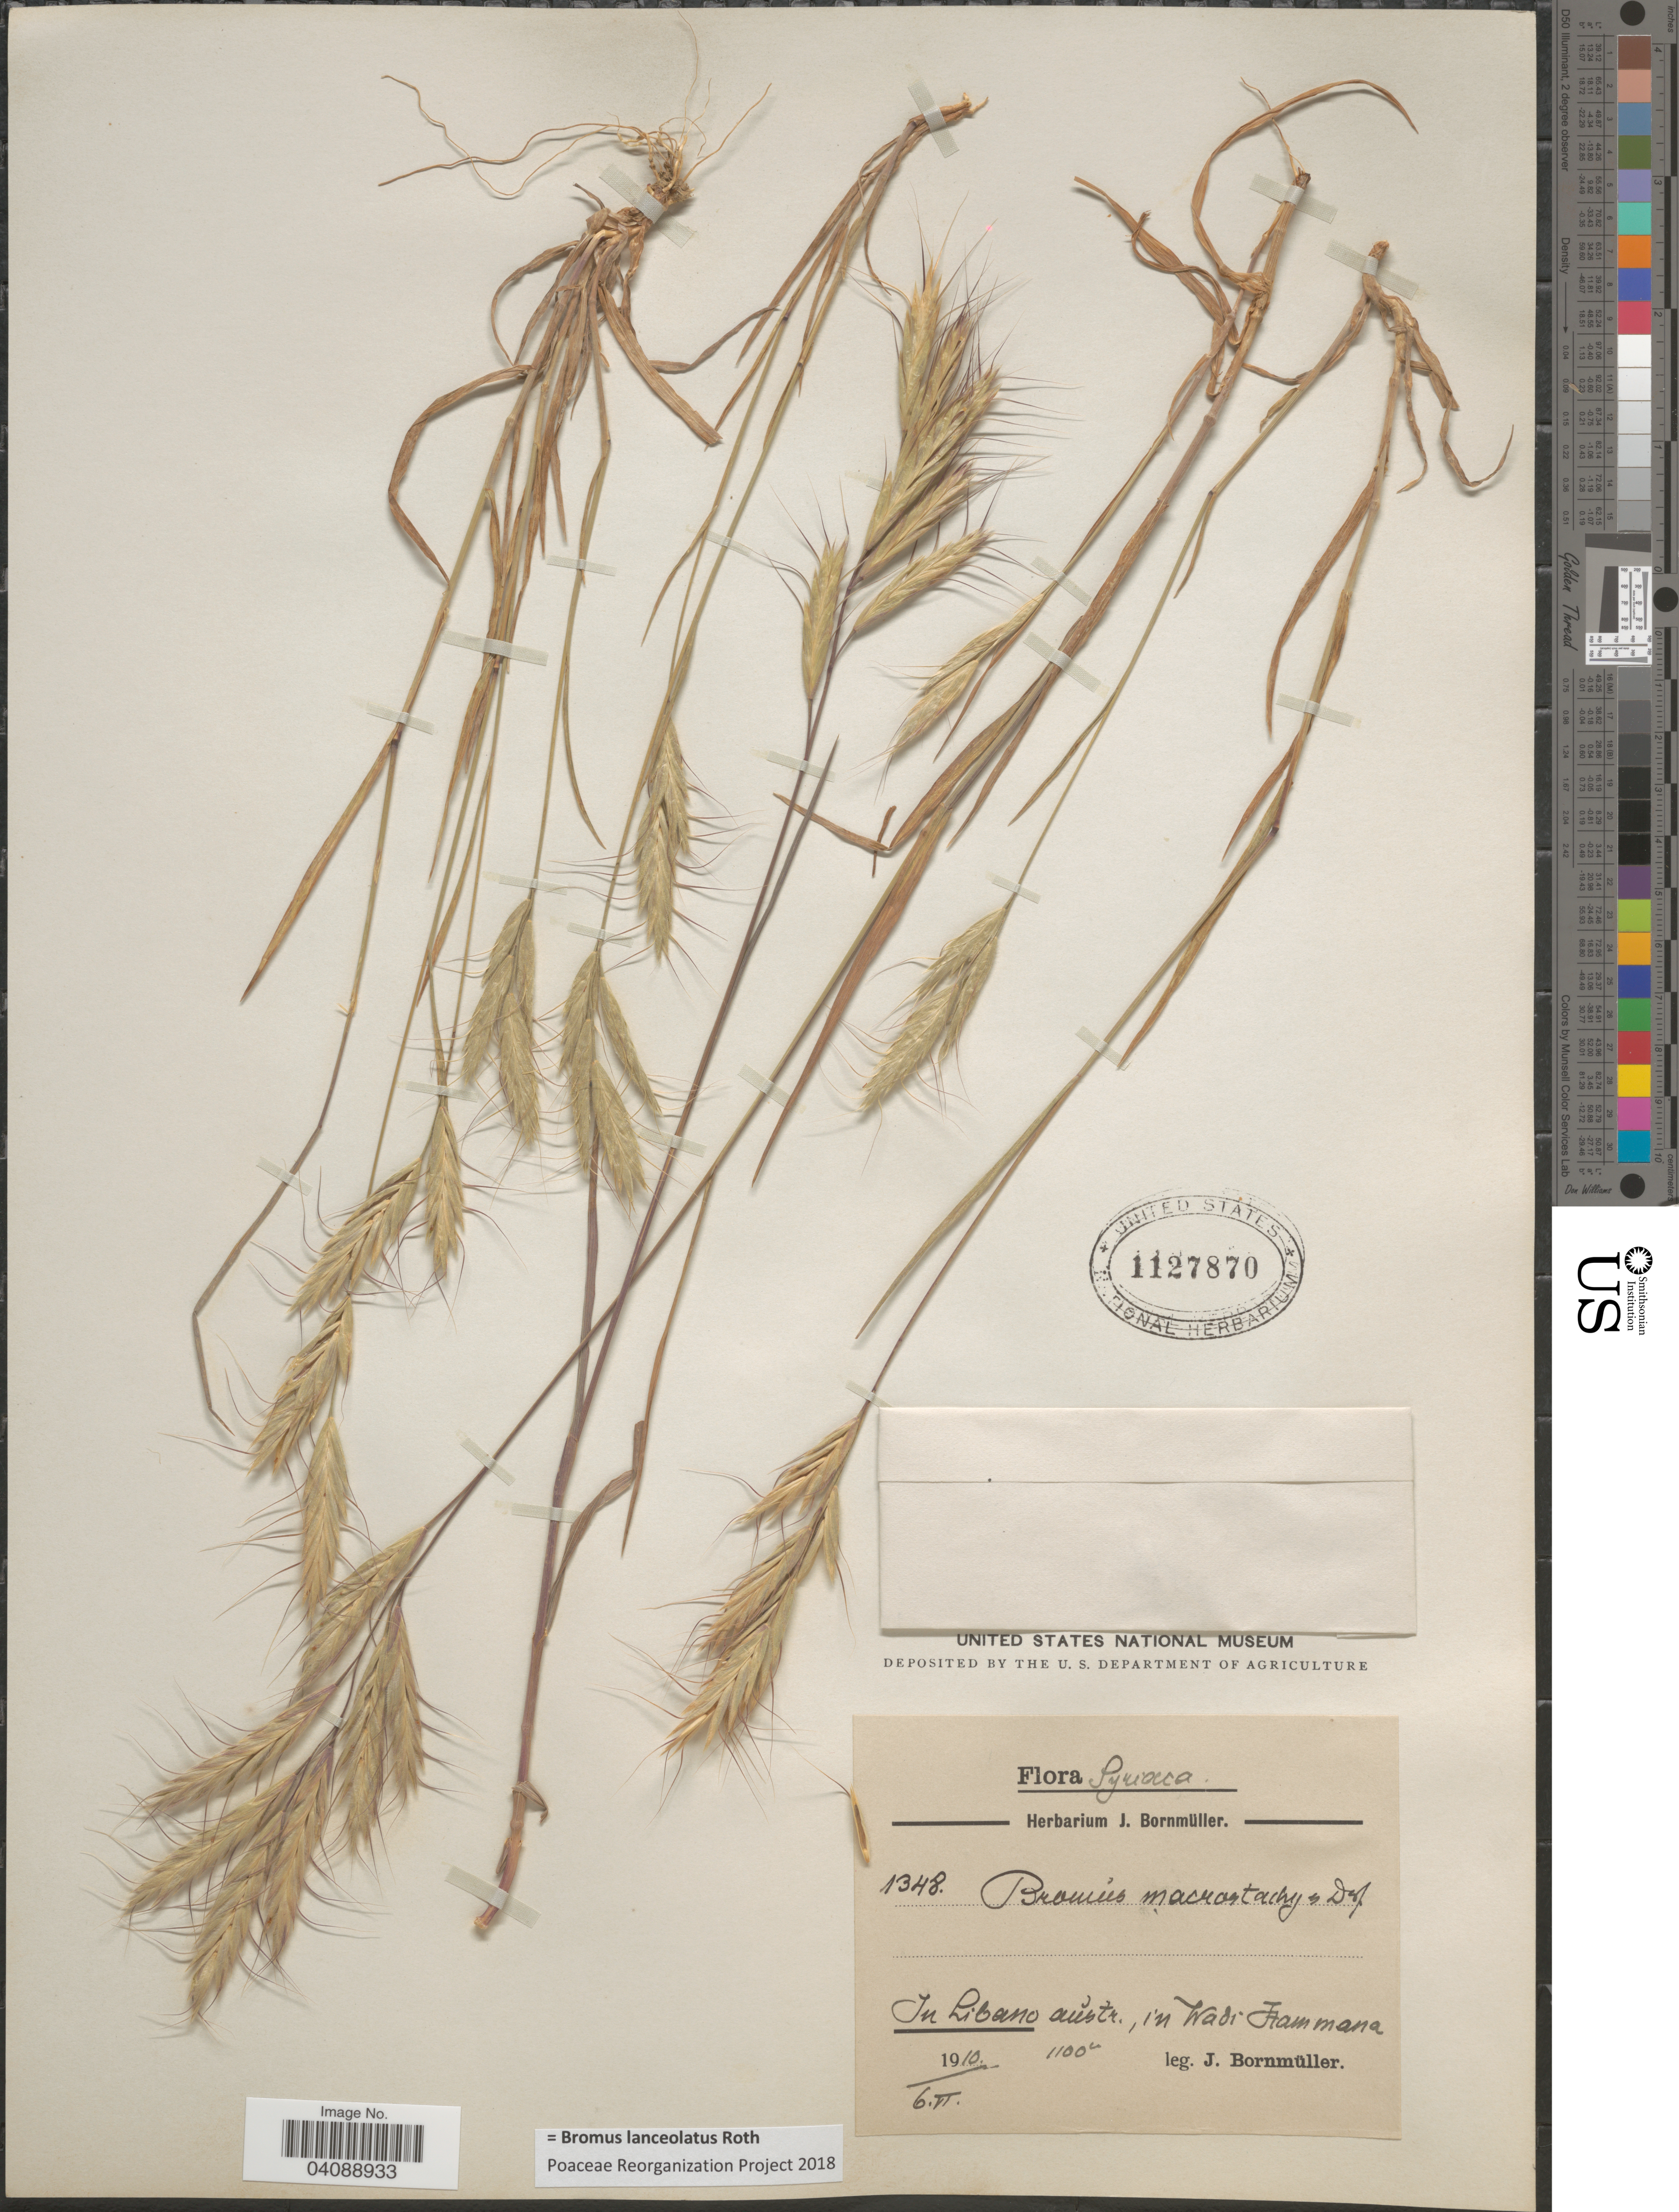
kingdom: Plantae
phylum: Tracheophyta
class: Liliopsida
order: Poales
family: Poaceae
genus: Bromus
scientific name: Bromus lanceolatus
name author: Roth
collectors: J. Bornmüller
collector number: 1348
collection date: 1910-06-06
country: Syria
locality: Syriaca. In Libano austr., in Wadi Hammana.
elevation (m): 1100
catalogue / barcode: US 1127870